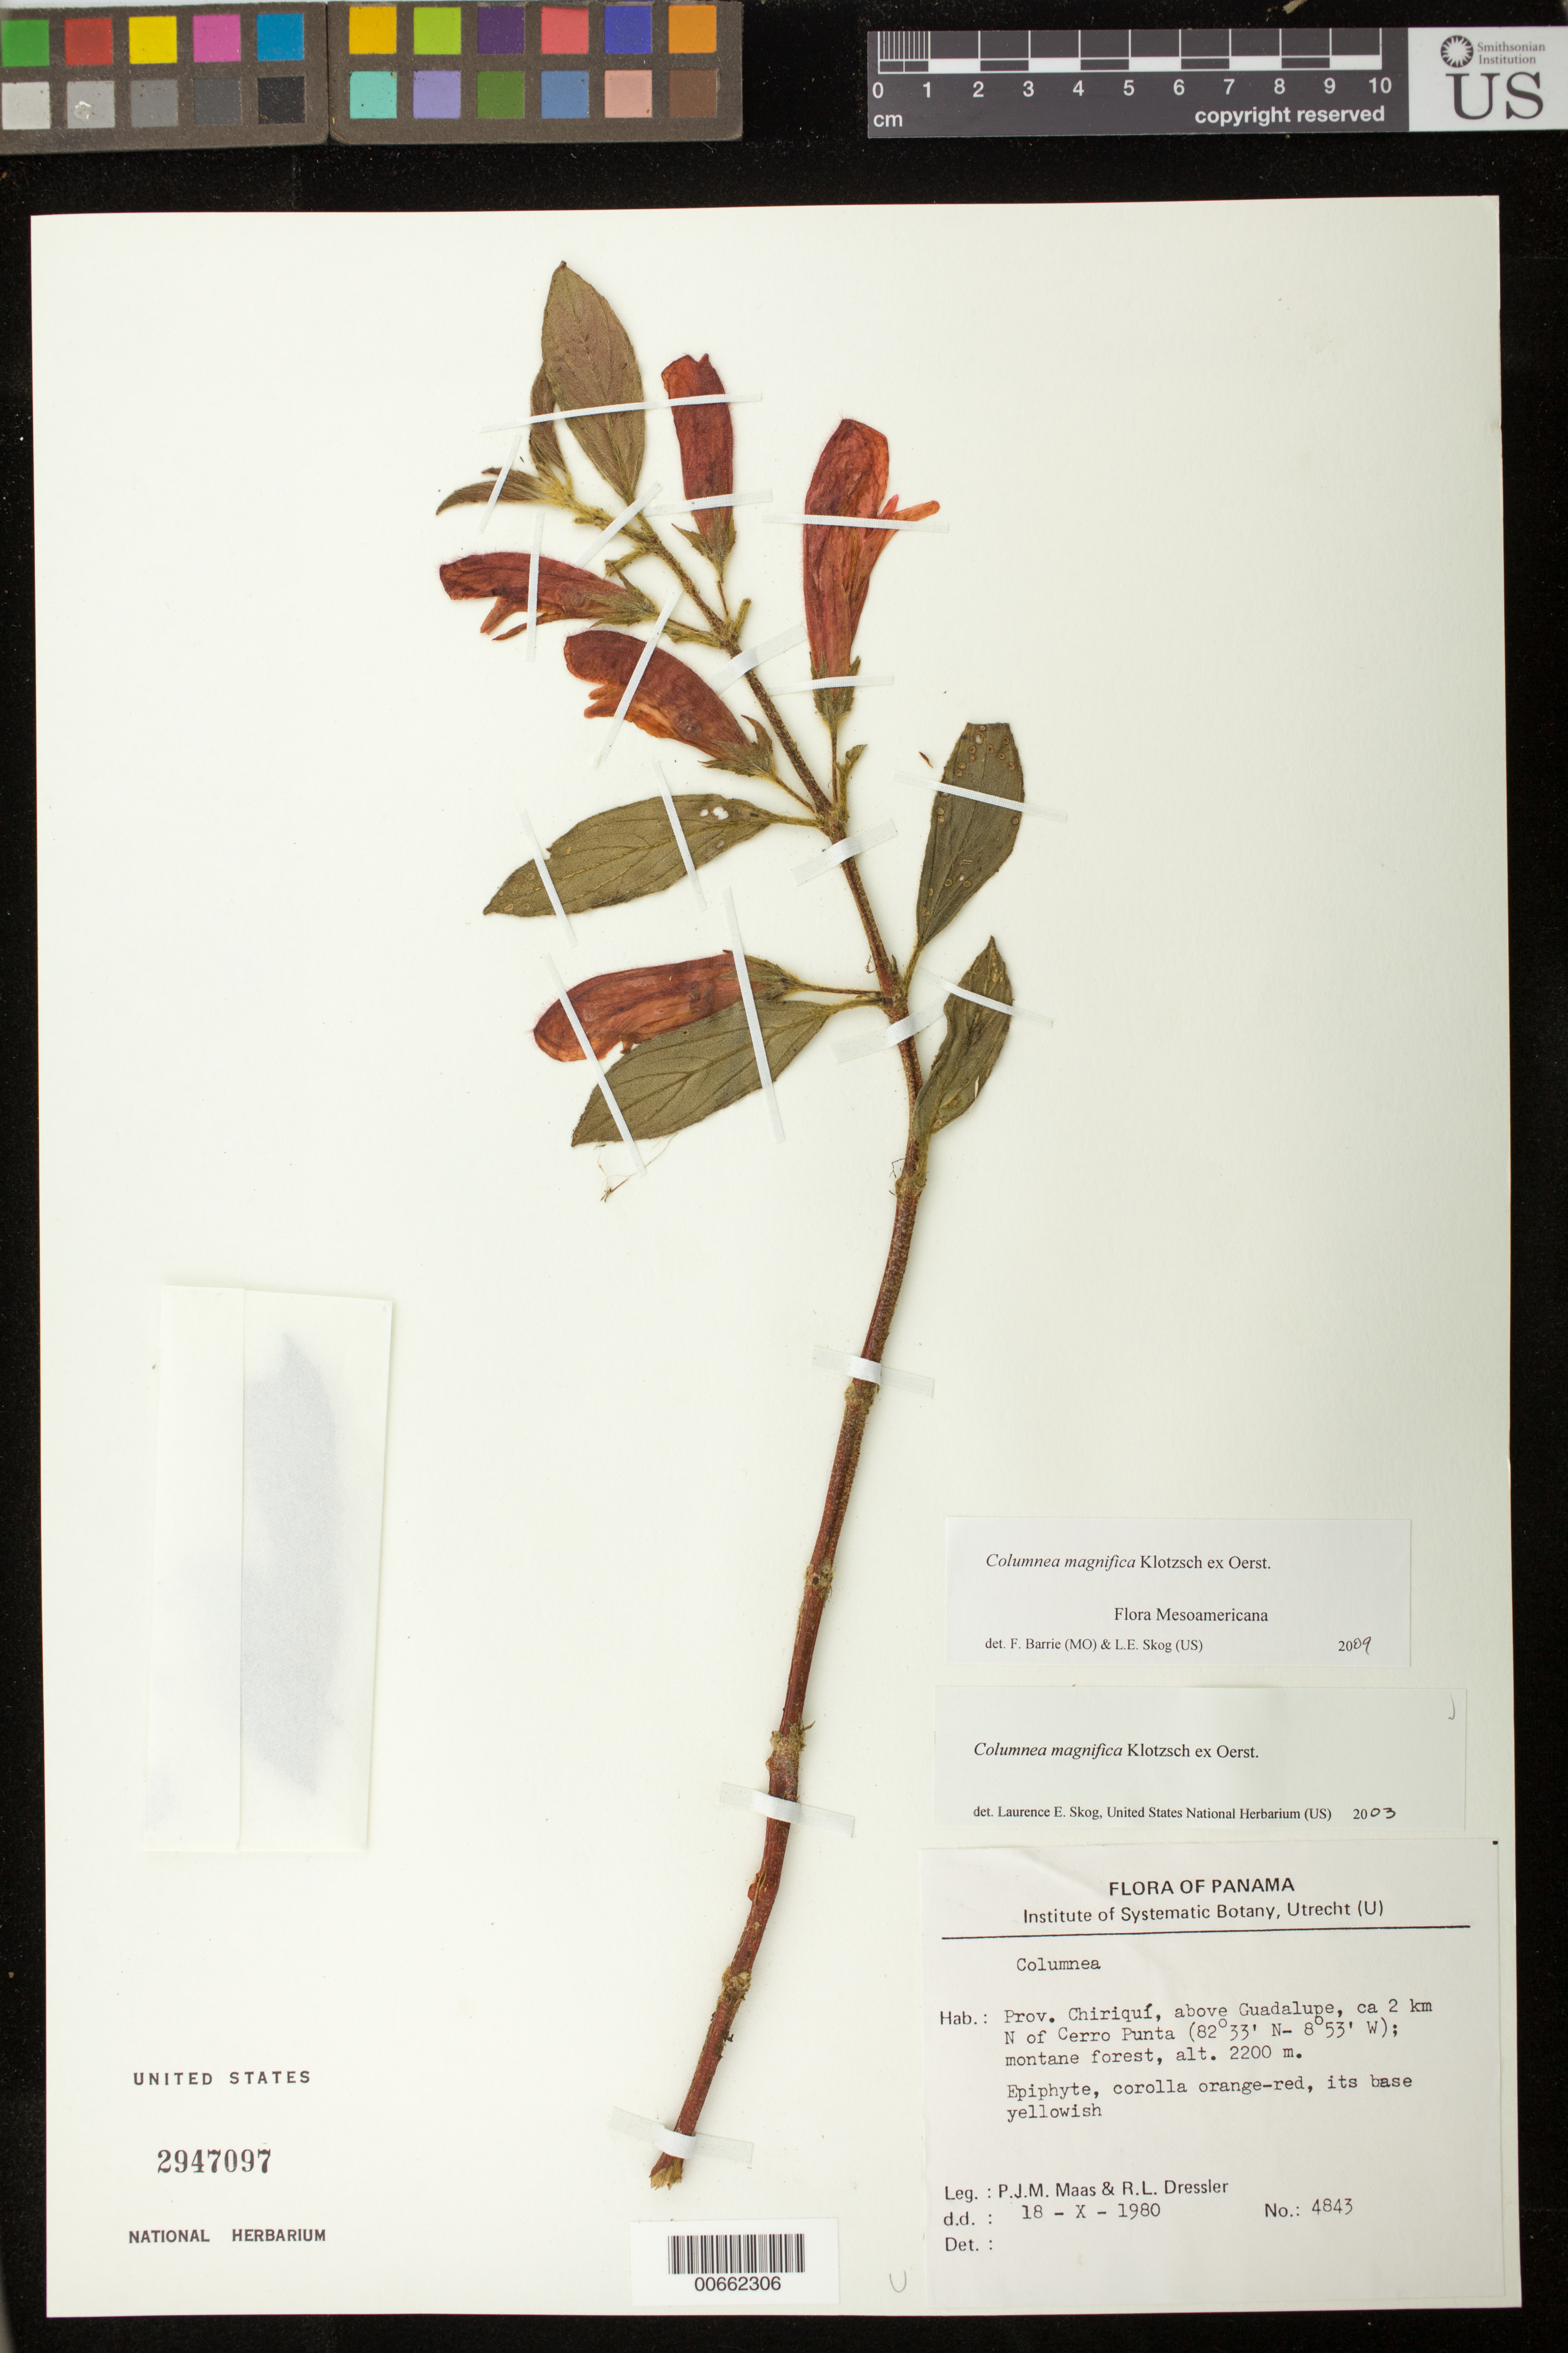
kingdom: Plantae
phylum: Tracheophyta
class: Magnoliopsida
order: Lamiales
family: Gesneriaceae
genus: Columnea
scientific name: Columnea magnifica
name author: Klotzsch ex Oerst.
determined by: Skog, Laurence E.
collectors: P. Maas & R. Dressler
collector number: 4843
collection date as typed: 18 Oct 1980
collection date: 1980-10-18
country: Panama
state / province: Chiriquí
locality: Above Guadalupe, ca. 2 km N of Cerro Punta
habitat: Montane forest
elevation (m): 2200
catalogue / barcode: US 2947097